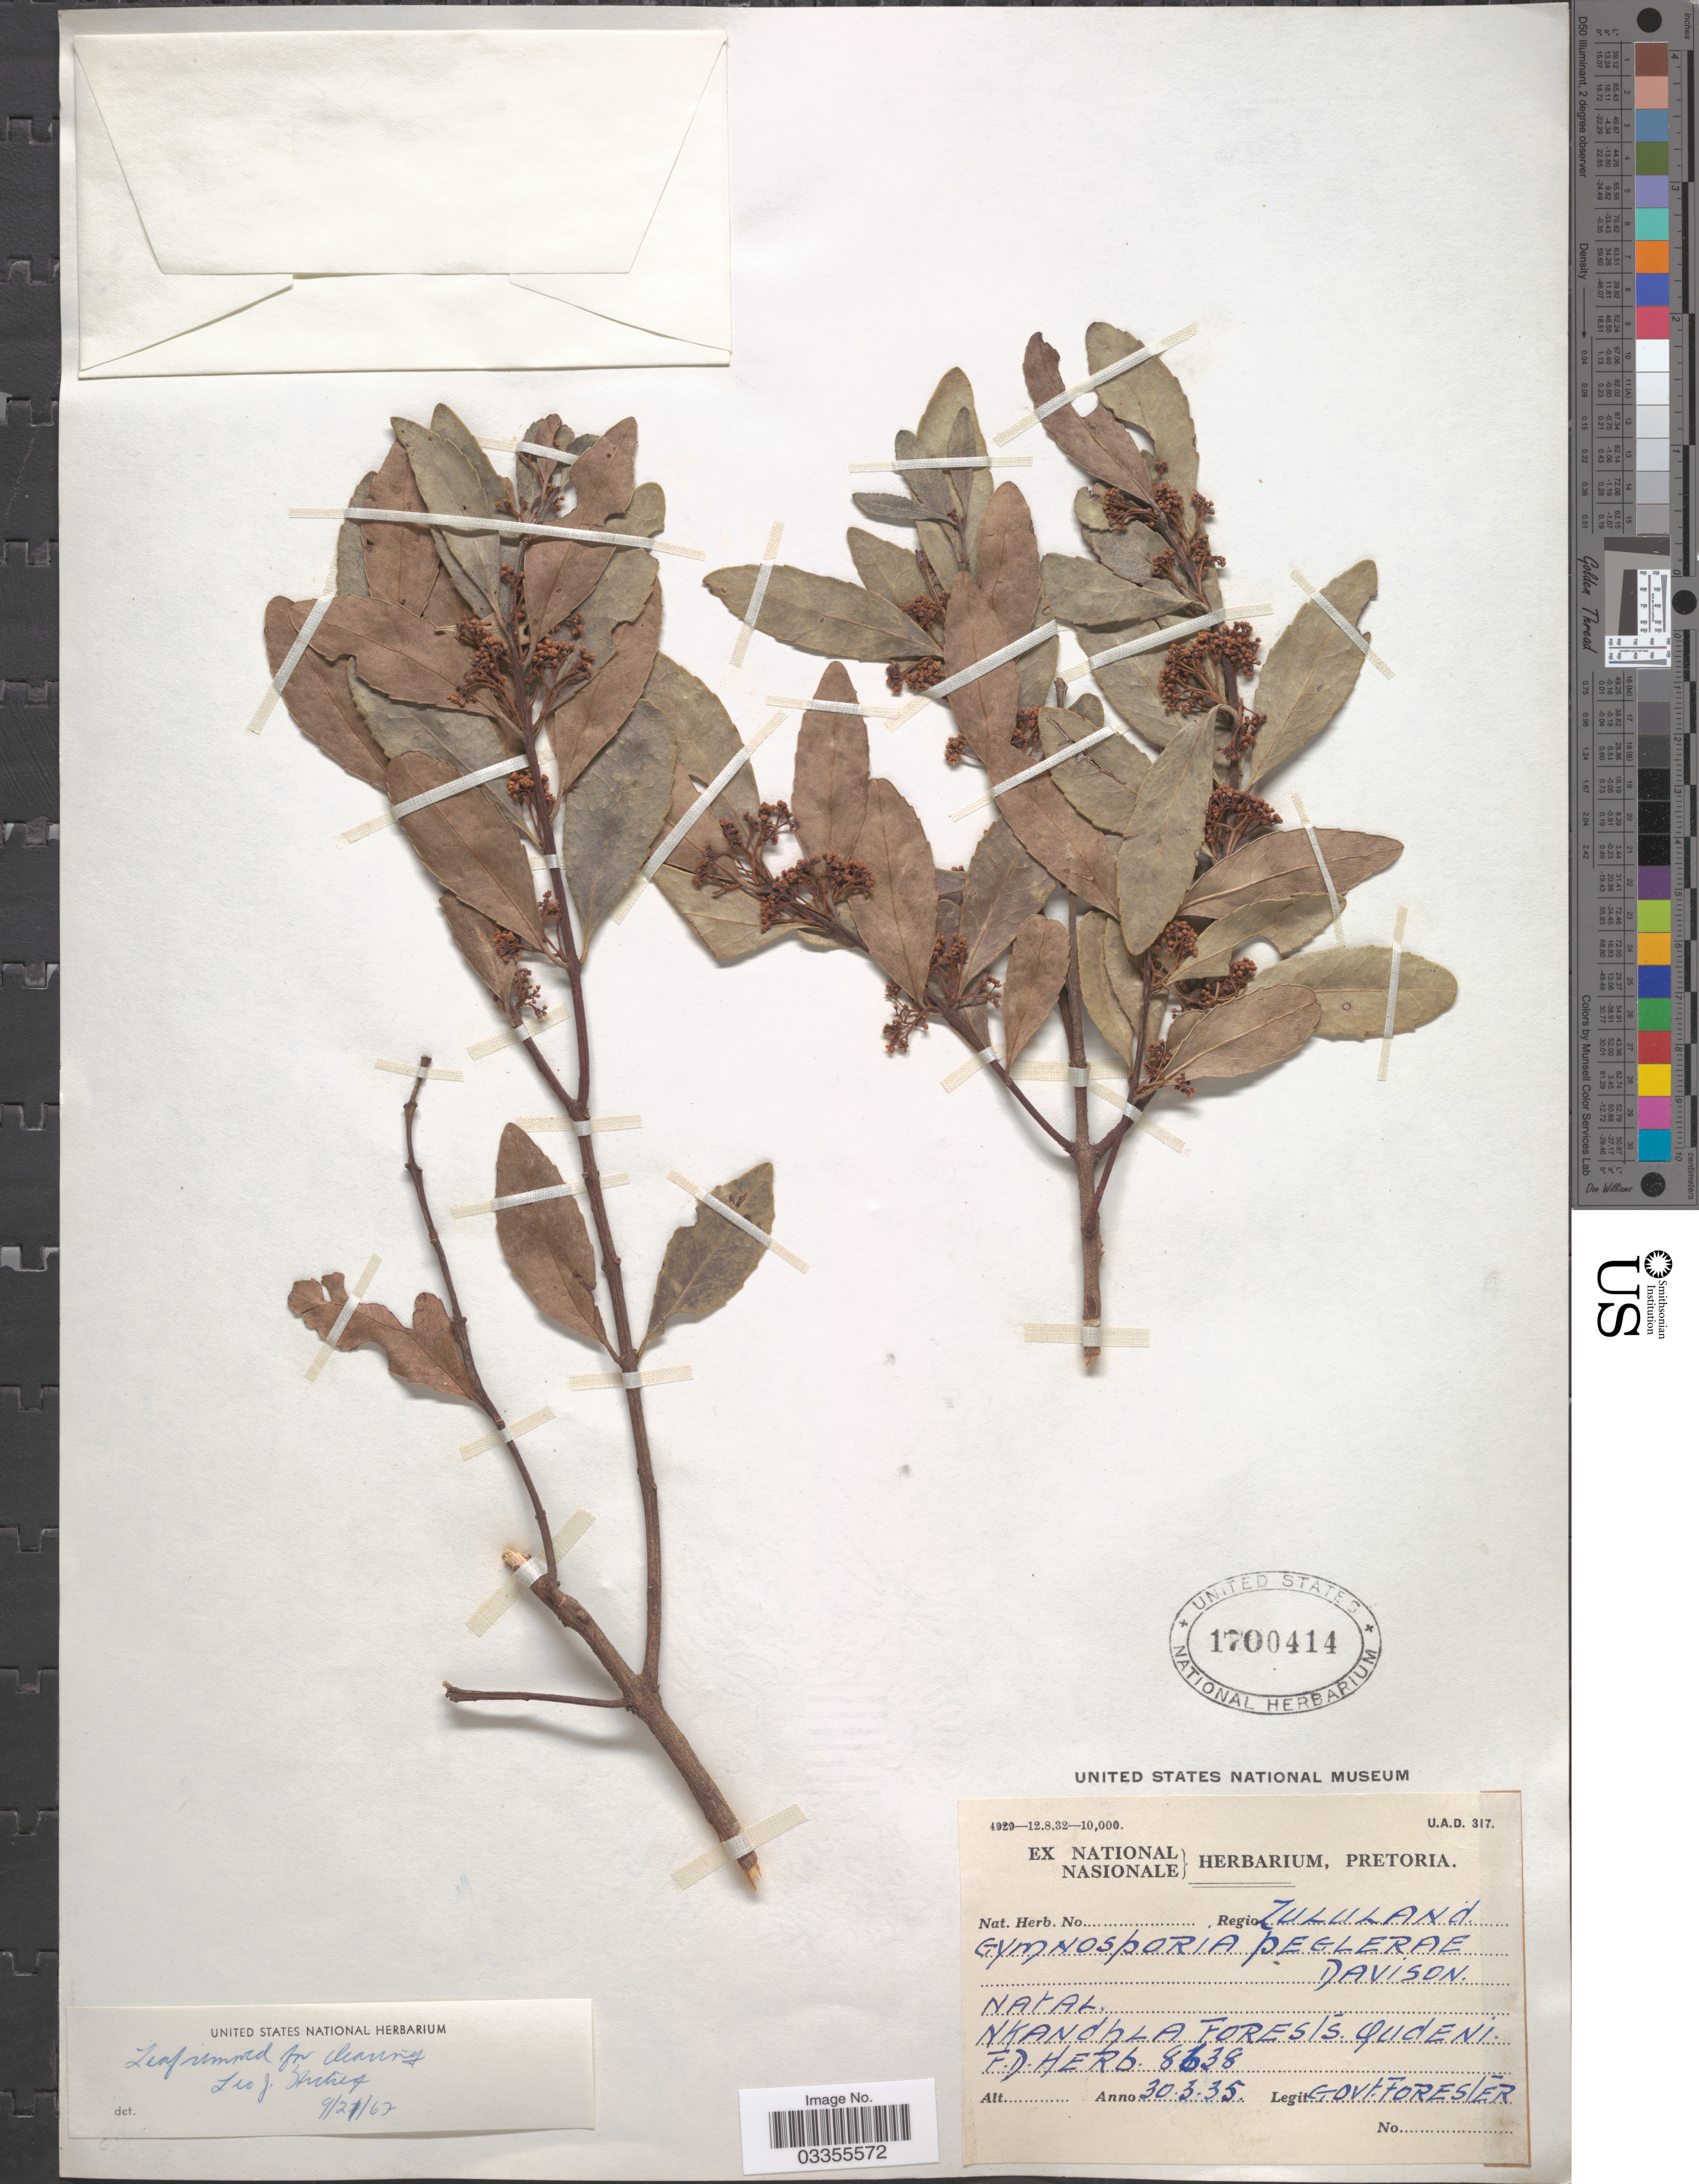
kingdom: Plantae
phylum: Tracheophyta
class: Magnoliopsida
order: Celastrales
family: Celastraceae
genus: Gymnosporia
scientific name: Gymnosporia peglerae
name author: Davison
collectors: Govt. Forester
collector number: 8638*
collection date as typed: Transcribed d/m/y: 30/3/35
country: South Africa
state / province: KwaZulu-Natal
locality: Regio Zululand. Natal. Nkandhla Forests Qudeni.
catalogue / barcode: US 1700414